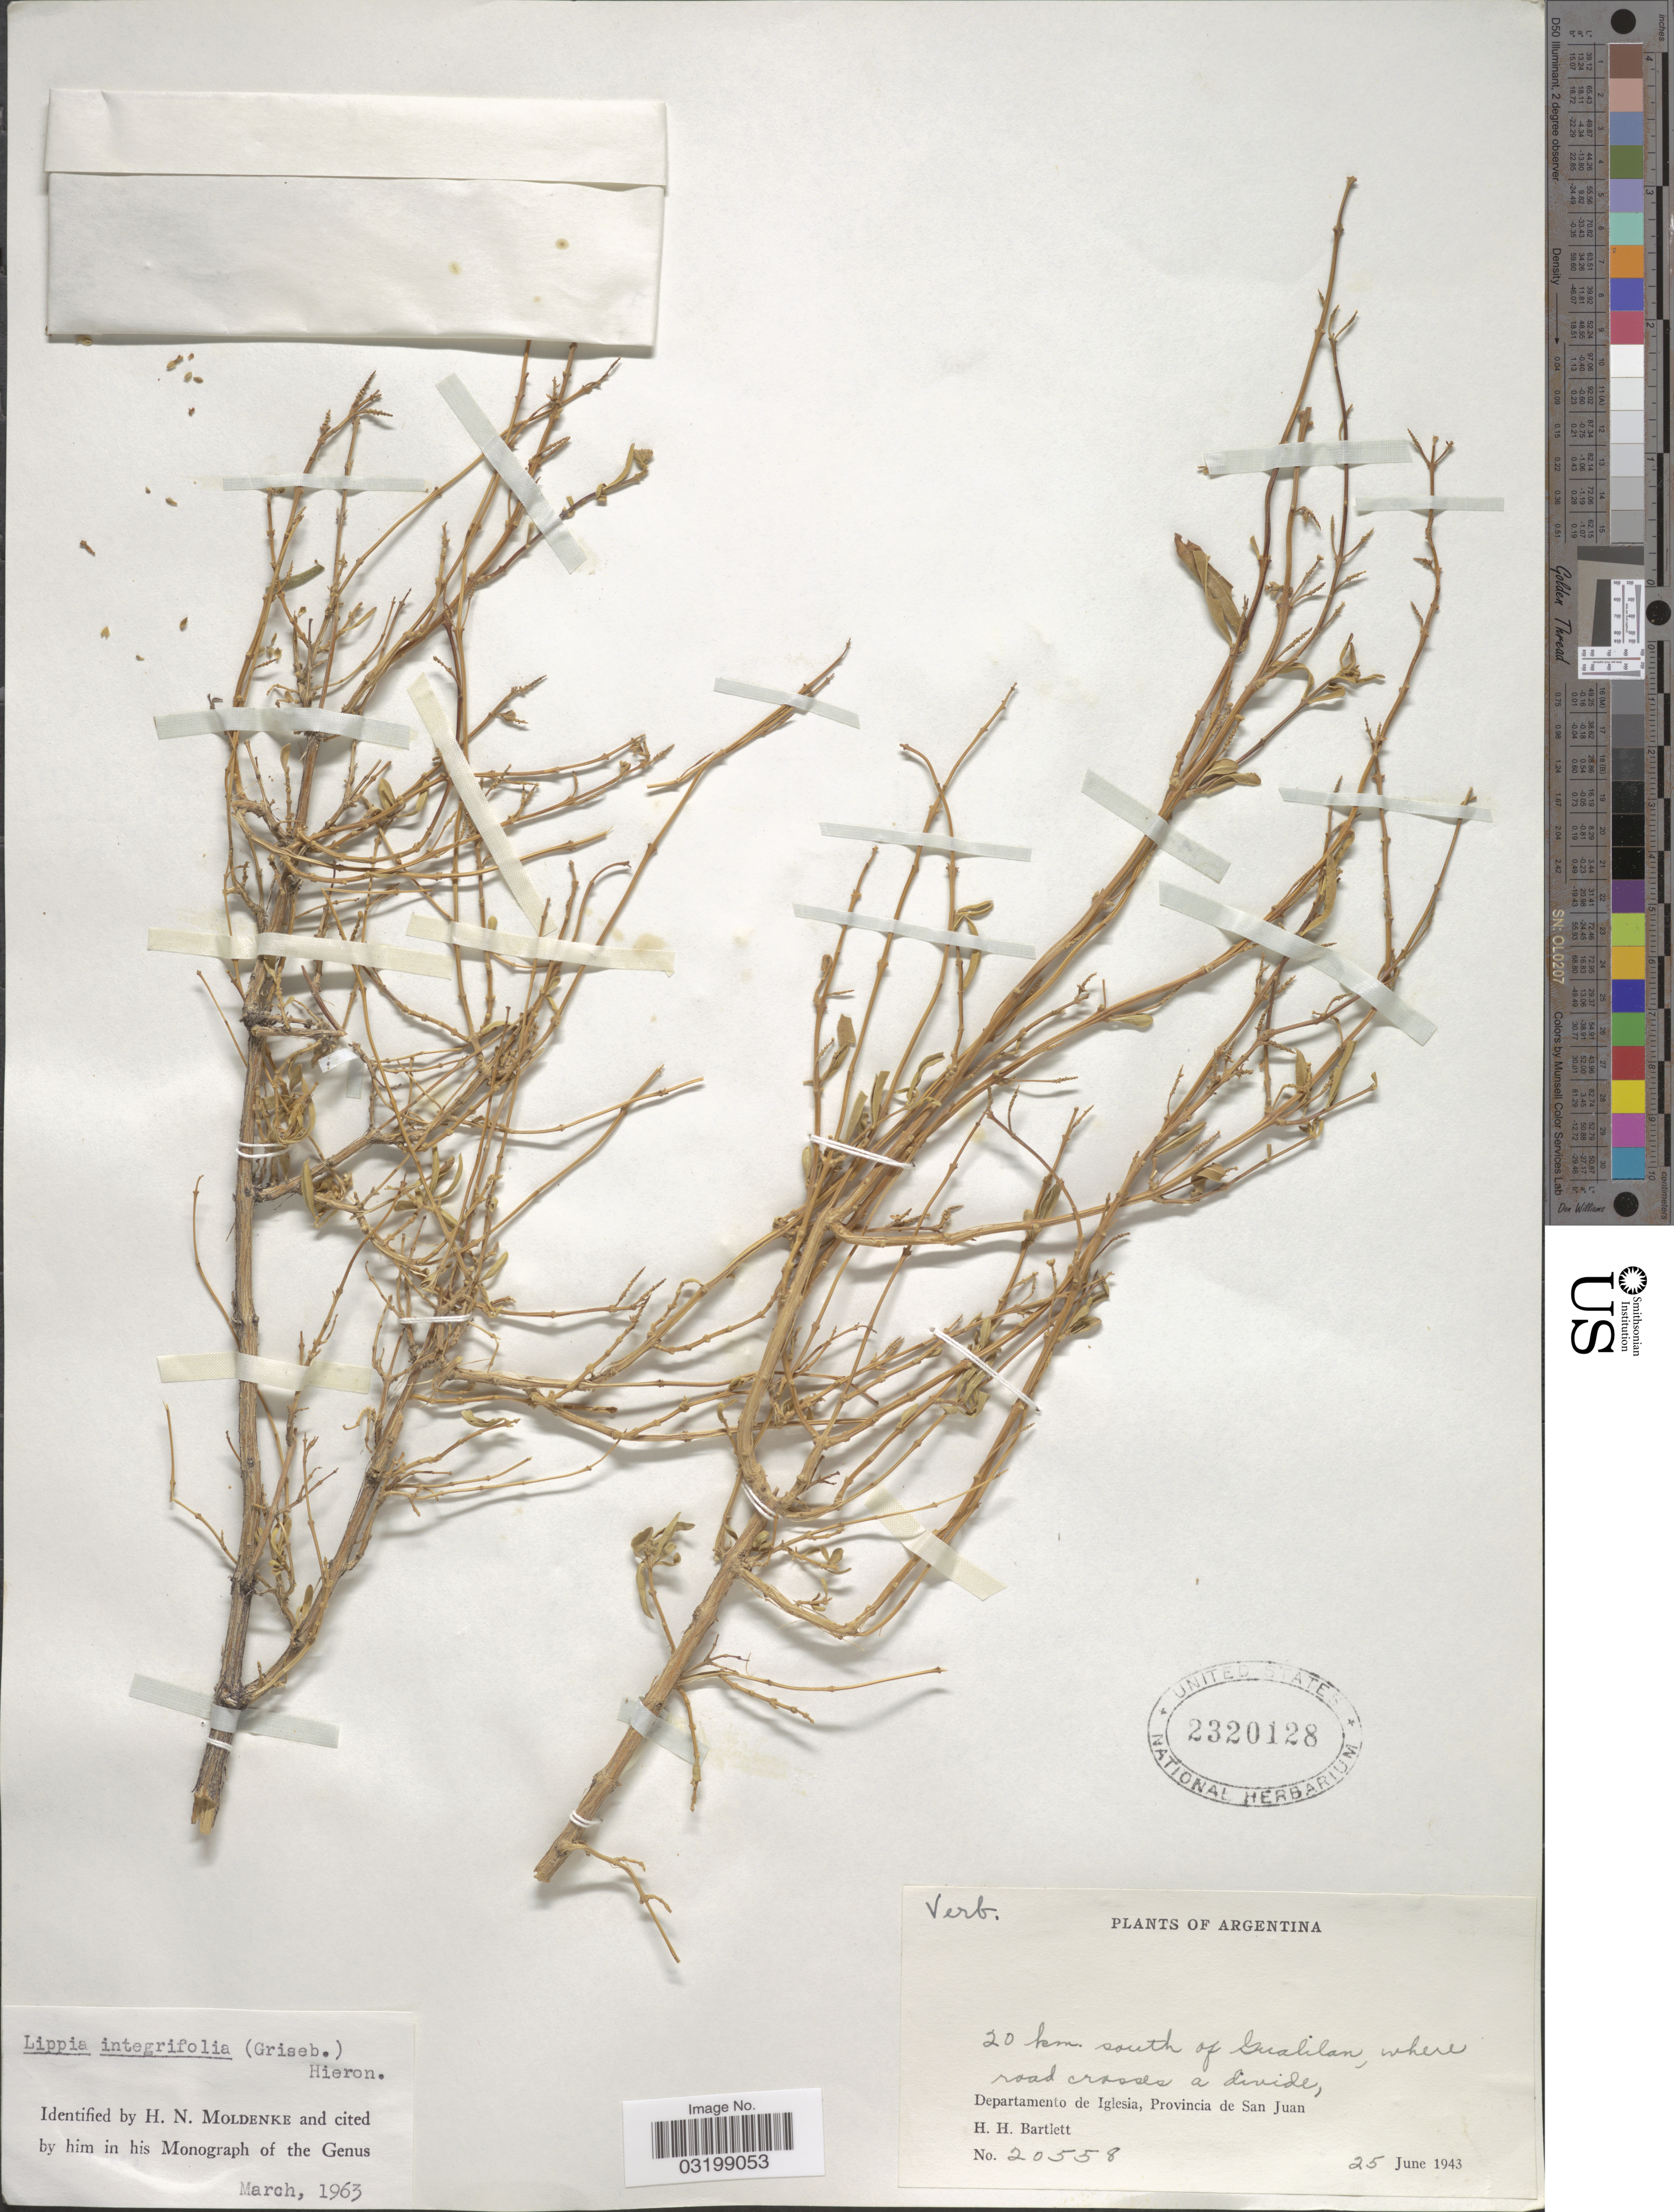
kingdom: Plantae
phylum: Tracheophyta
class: Magnoliopsida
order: Lamiales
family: Verbenaceae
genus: Lippia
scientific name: Lippia integrifolia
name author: (Griseb.) Hieron.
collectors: H. H. Bartlett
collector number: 20558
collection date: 1943-06-25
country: Argentina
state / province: San Juan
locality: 20 km. south of Gualilan, where road crosses a divide, Departamento de Iglesia.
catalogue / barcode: US 2320128